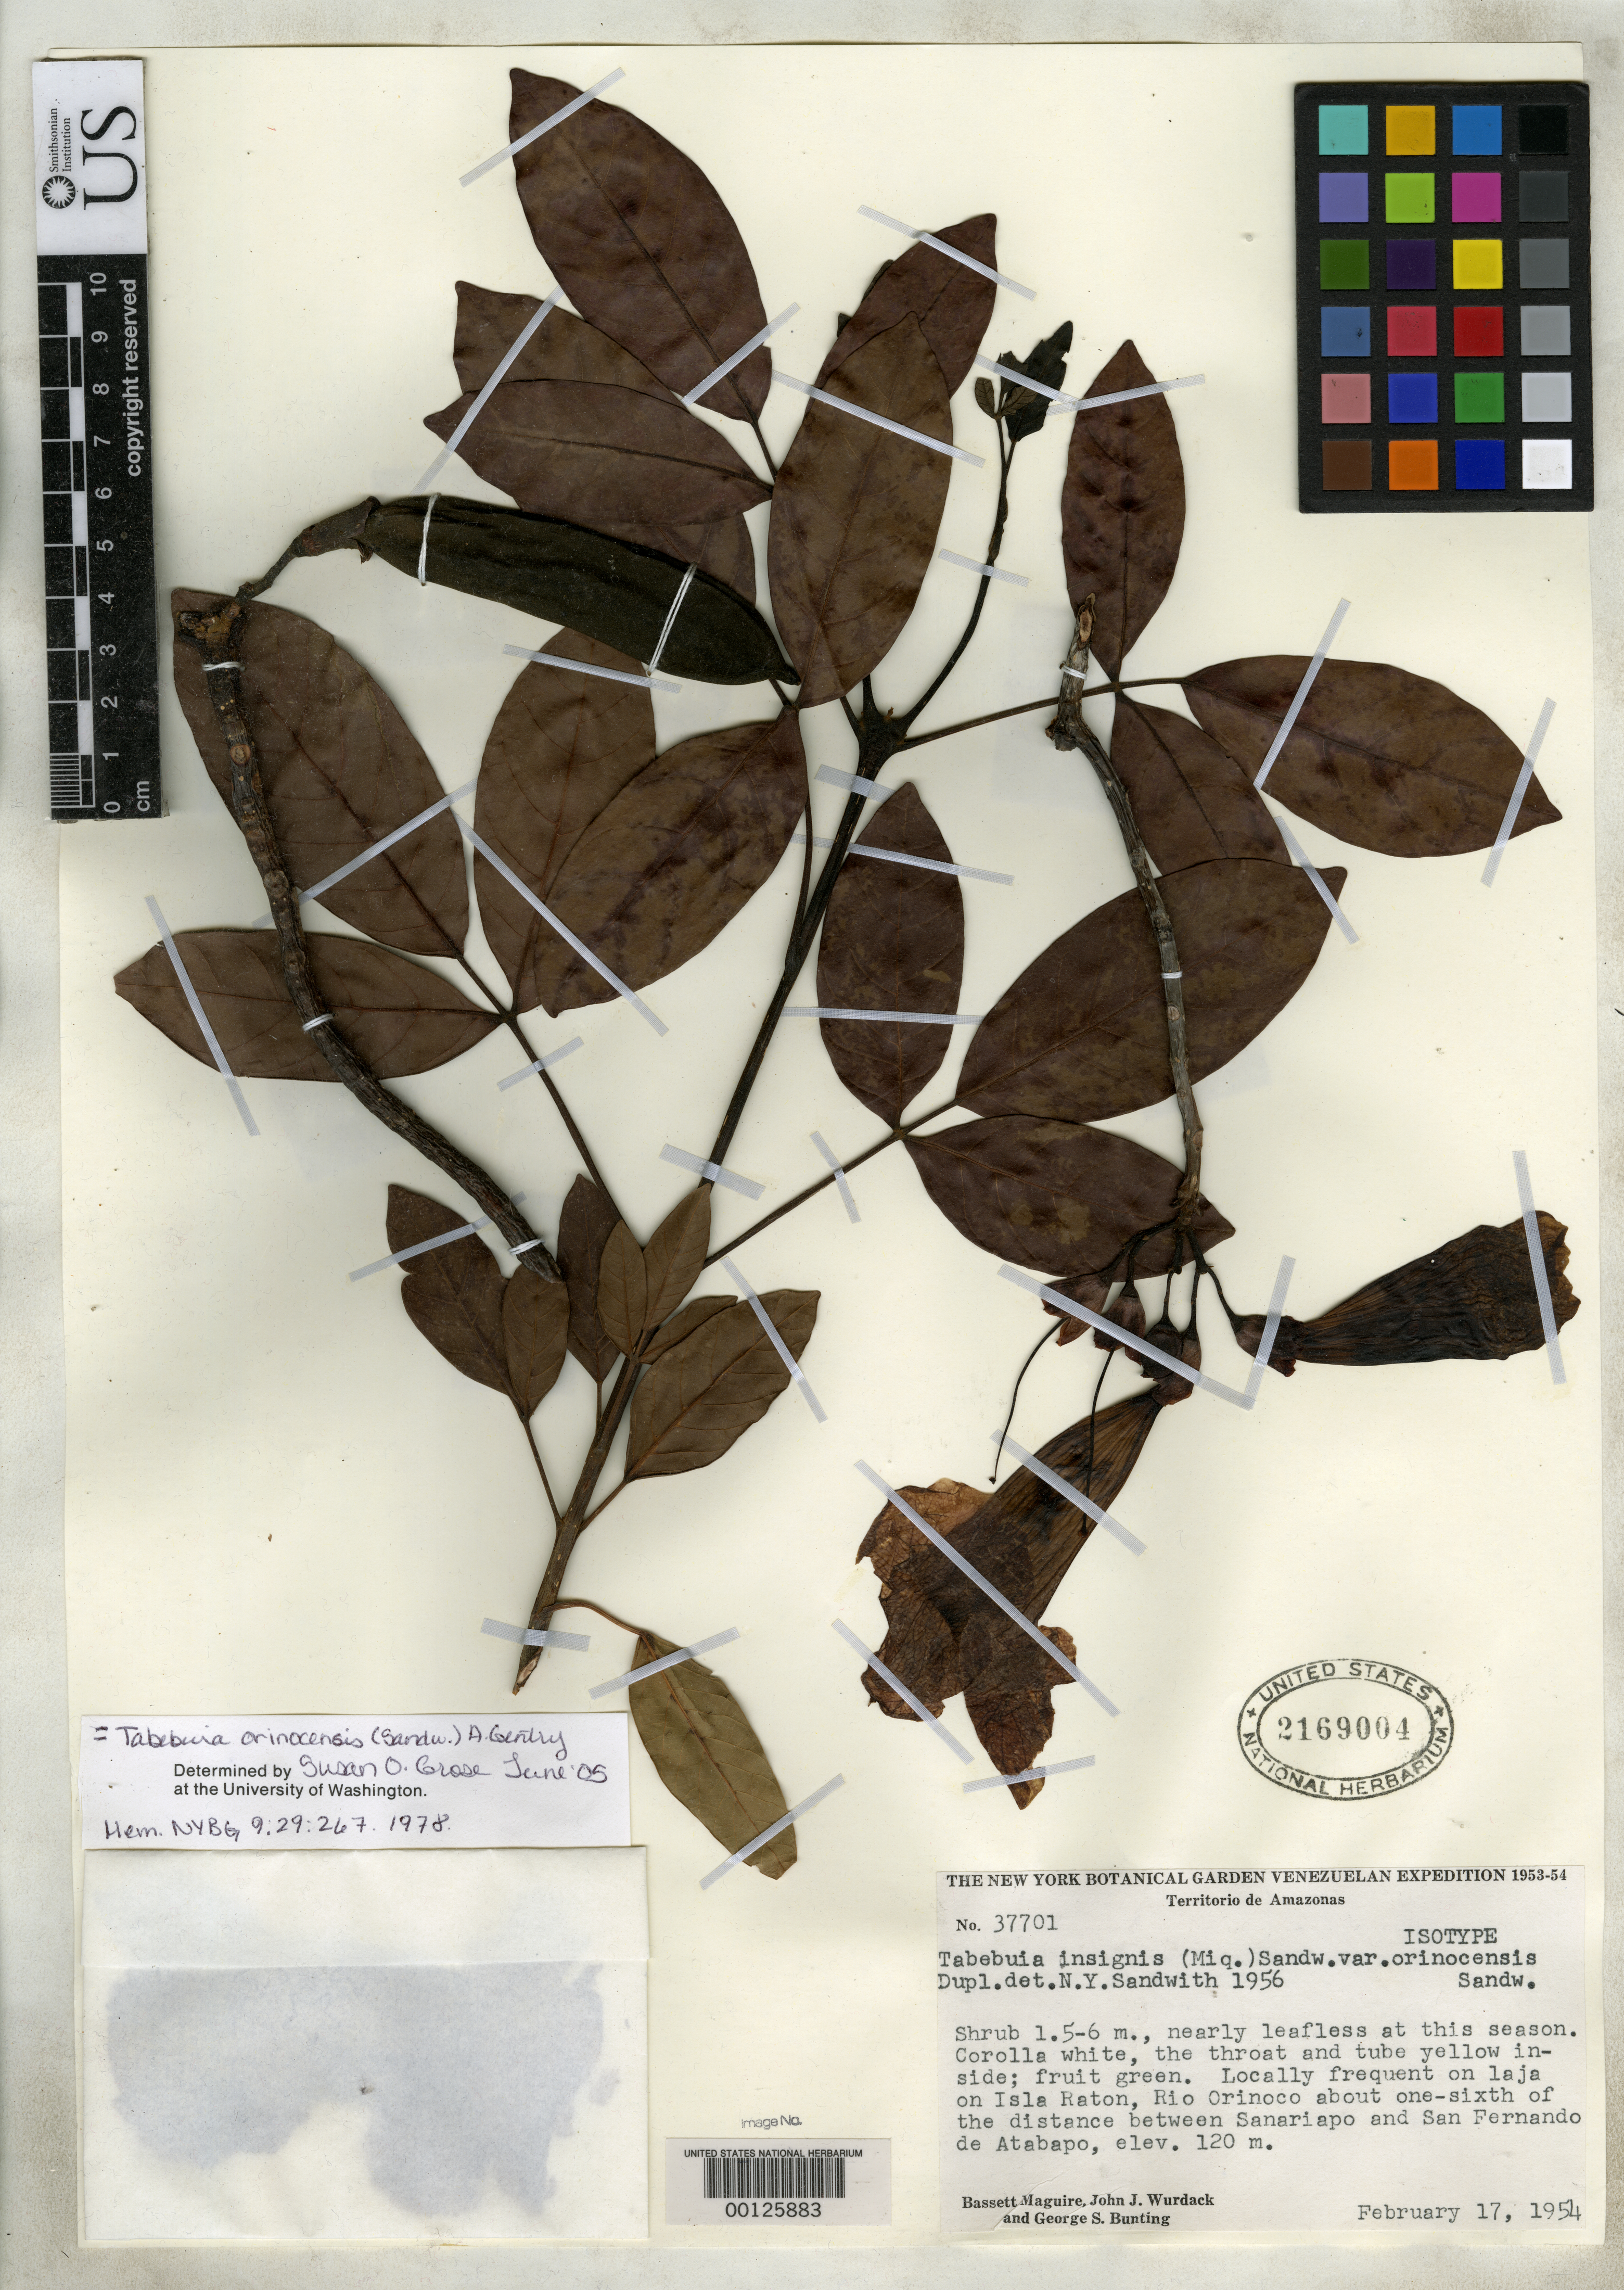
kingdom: Plantae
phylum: Tracheophyta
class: Magnoliopsida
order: Lamiales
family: Bignoniaceae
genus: Tabebuia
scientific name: Tabebuia insignis var. orinocensis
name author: Sandwith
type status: Isotype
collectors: B. Maguire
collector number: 37701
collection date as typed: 17 Feb 1954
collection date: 1954-02-17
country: Venezuela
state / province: Amazonas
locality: Isle Raton, Rio Orinoco.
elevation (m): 120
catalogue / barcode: US 2169004